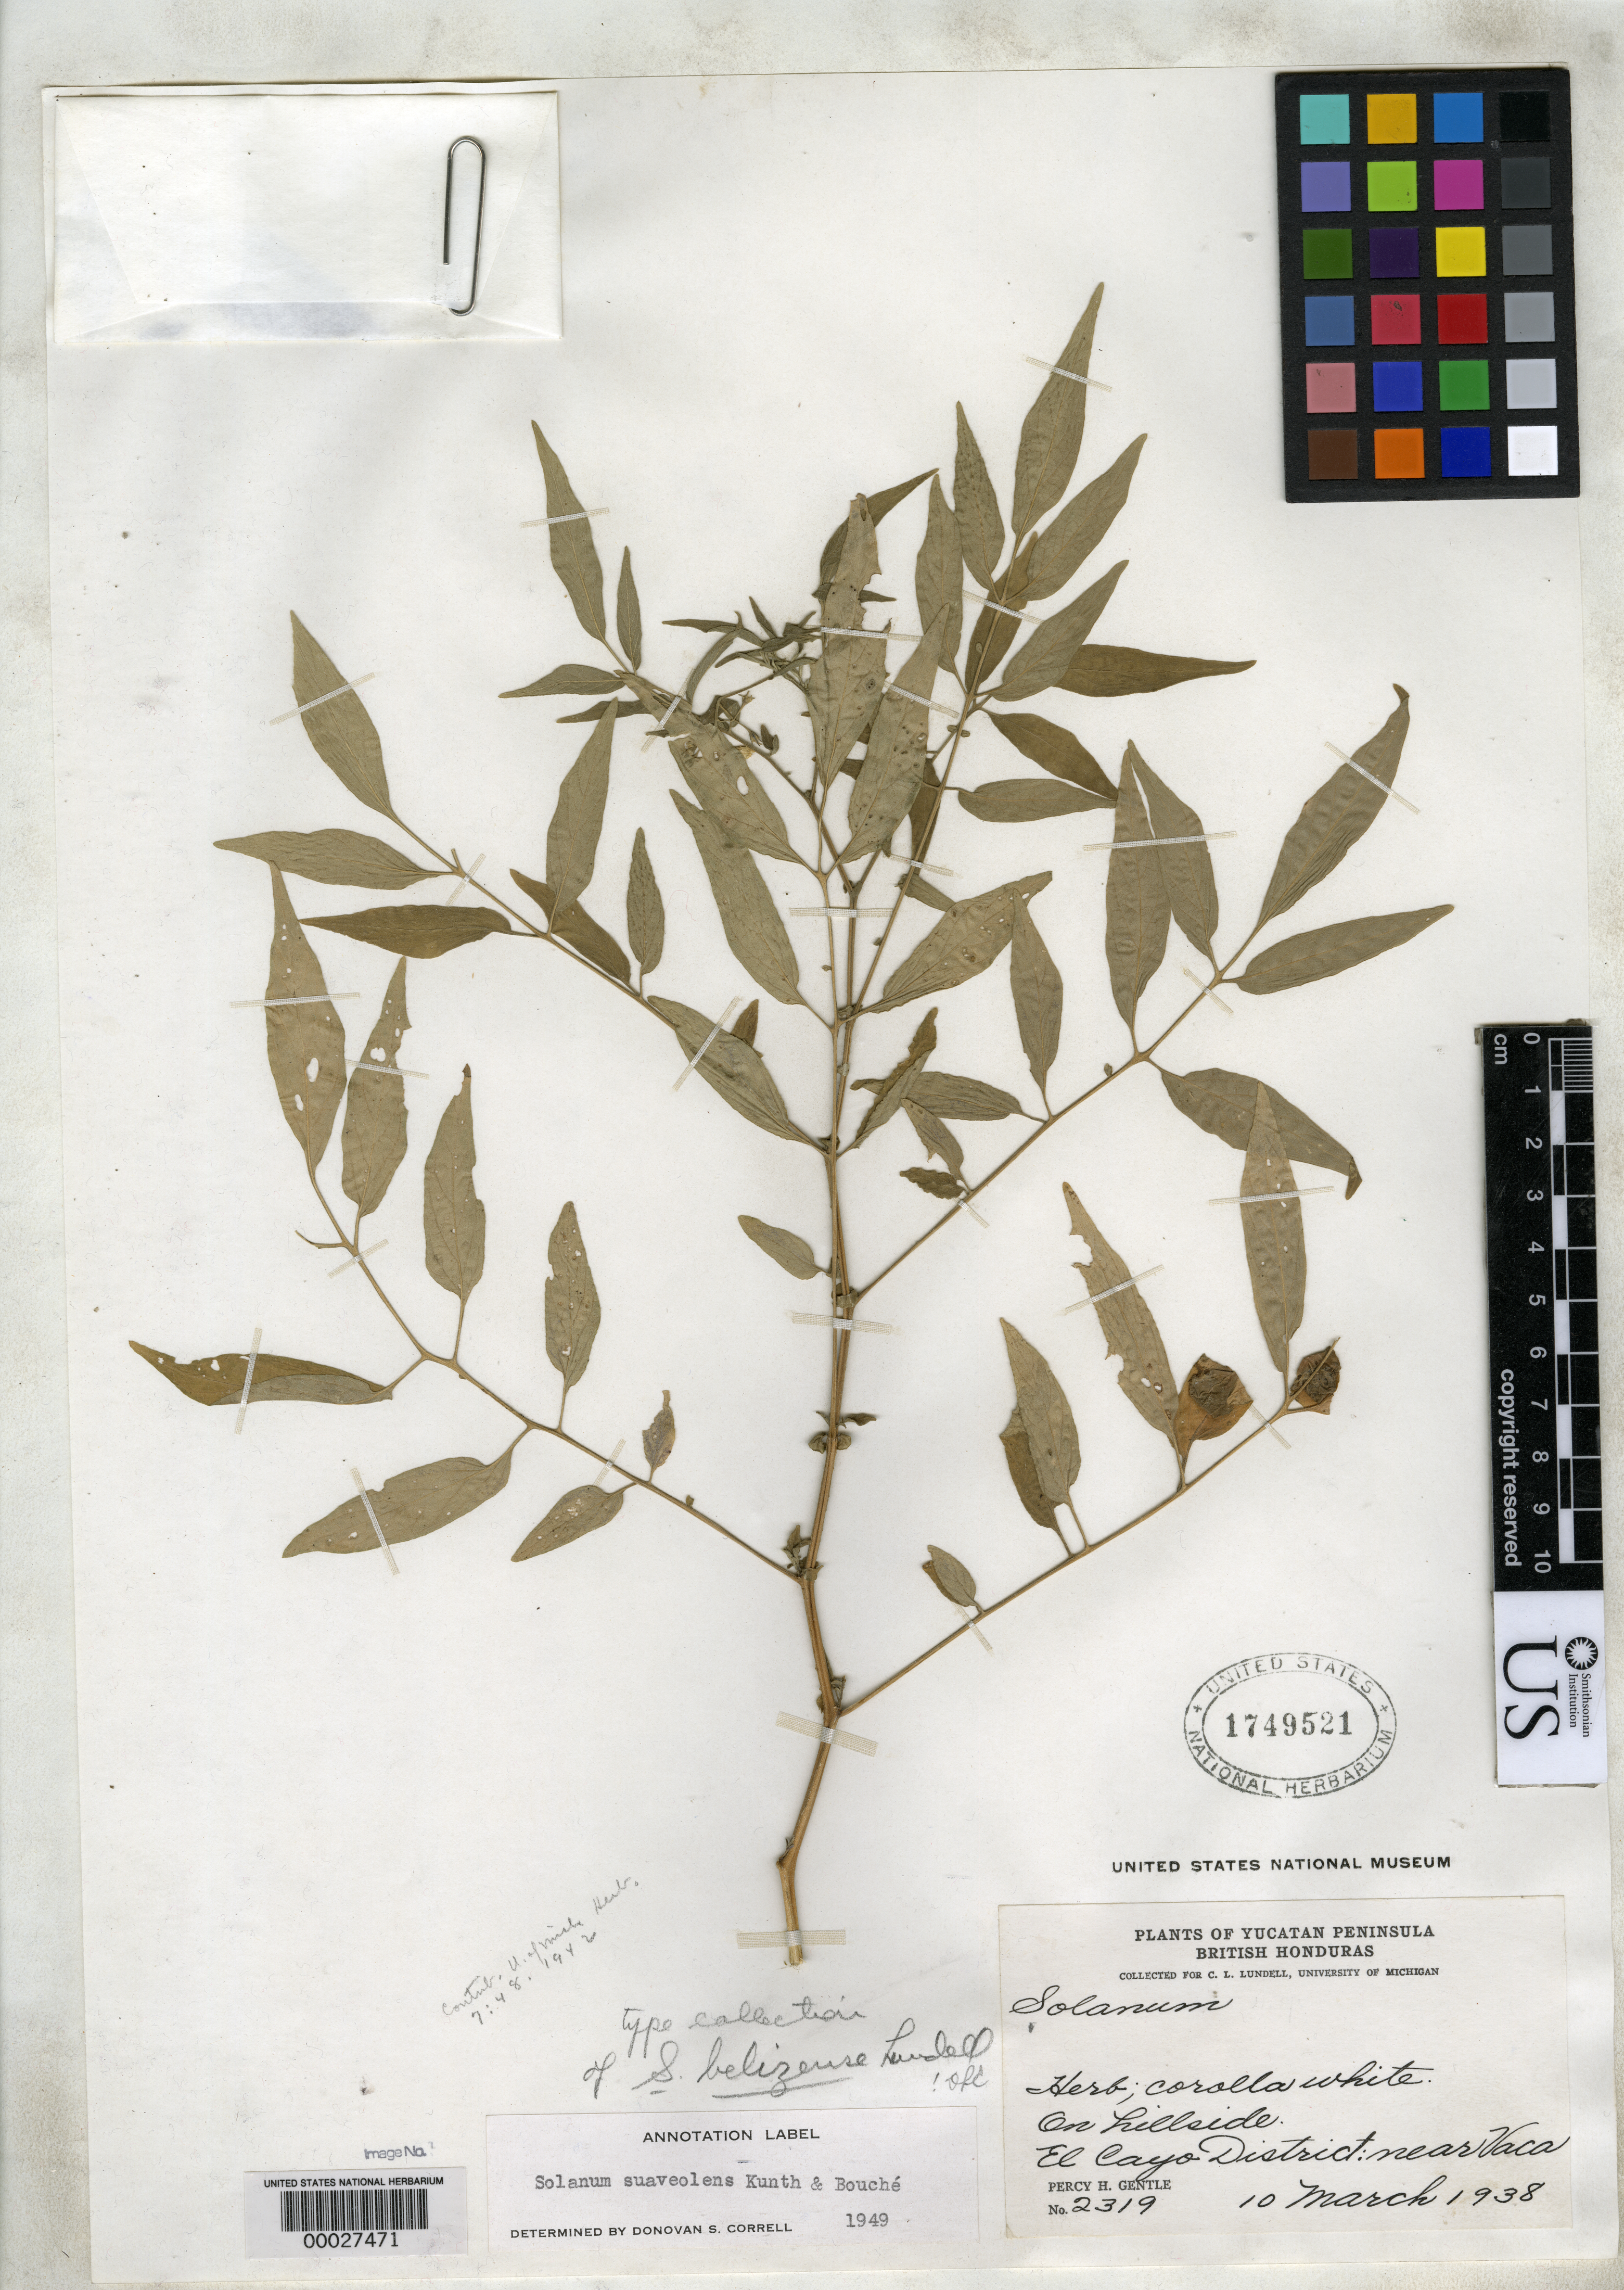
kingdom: Plantae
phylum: Tracheophyta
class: Magnoliopsida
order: Solanales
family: Solanaceae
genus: Solanum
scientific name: Solanum belizense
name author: Lundell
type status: Isotype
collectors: P. H. Gentle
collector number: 2319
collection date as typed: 10 Mar 1938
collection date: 1938-03-10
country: Belize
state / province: Cayo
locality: Near Vaca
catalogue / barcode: US 1749521